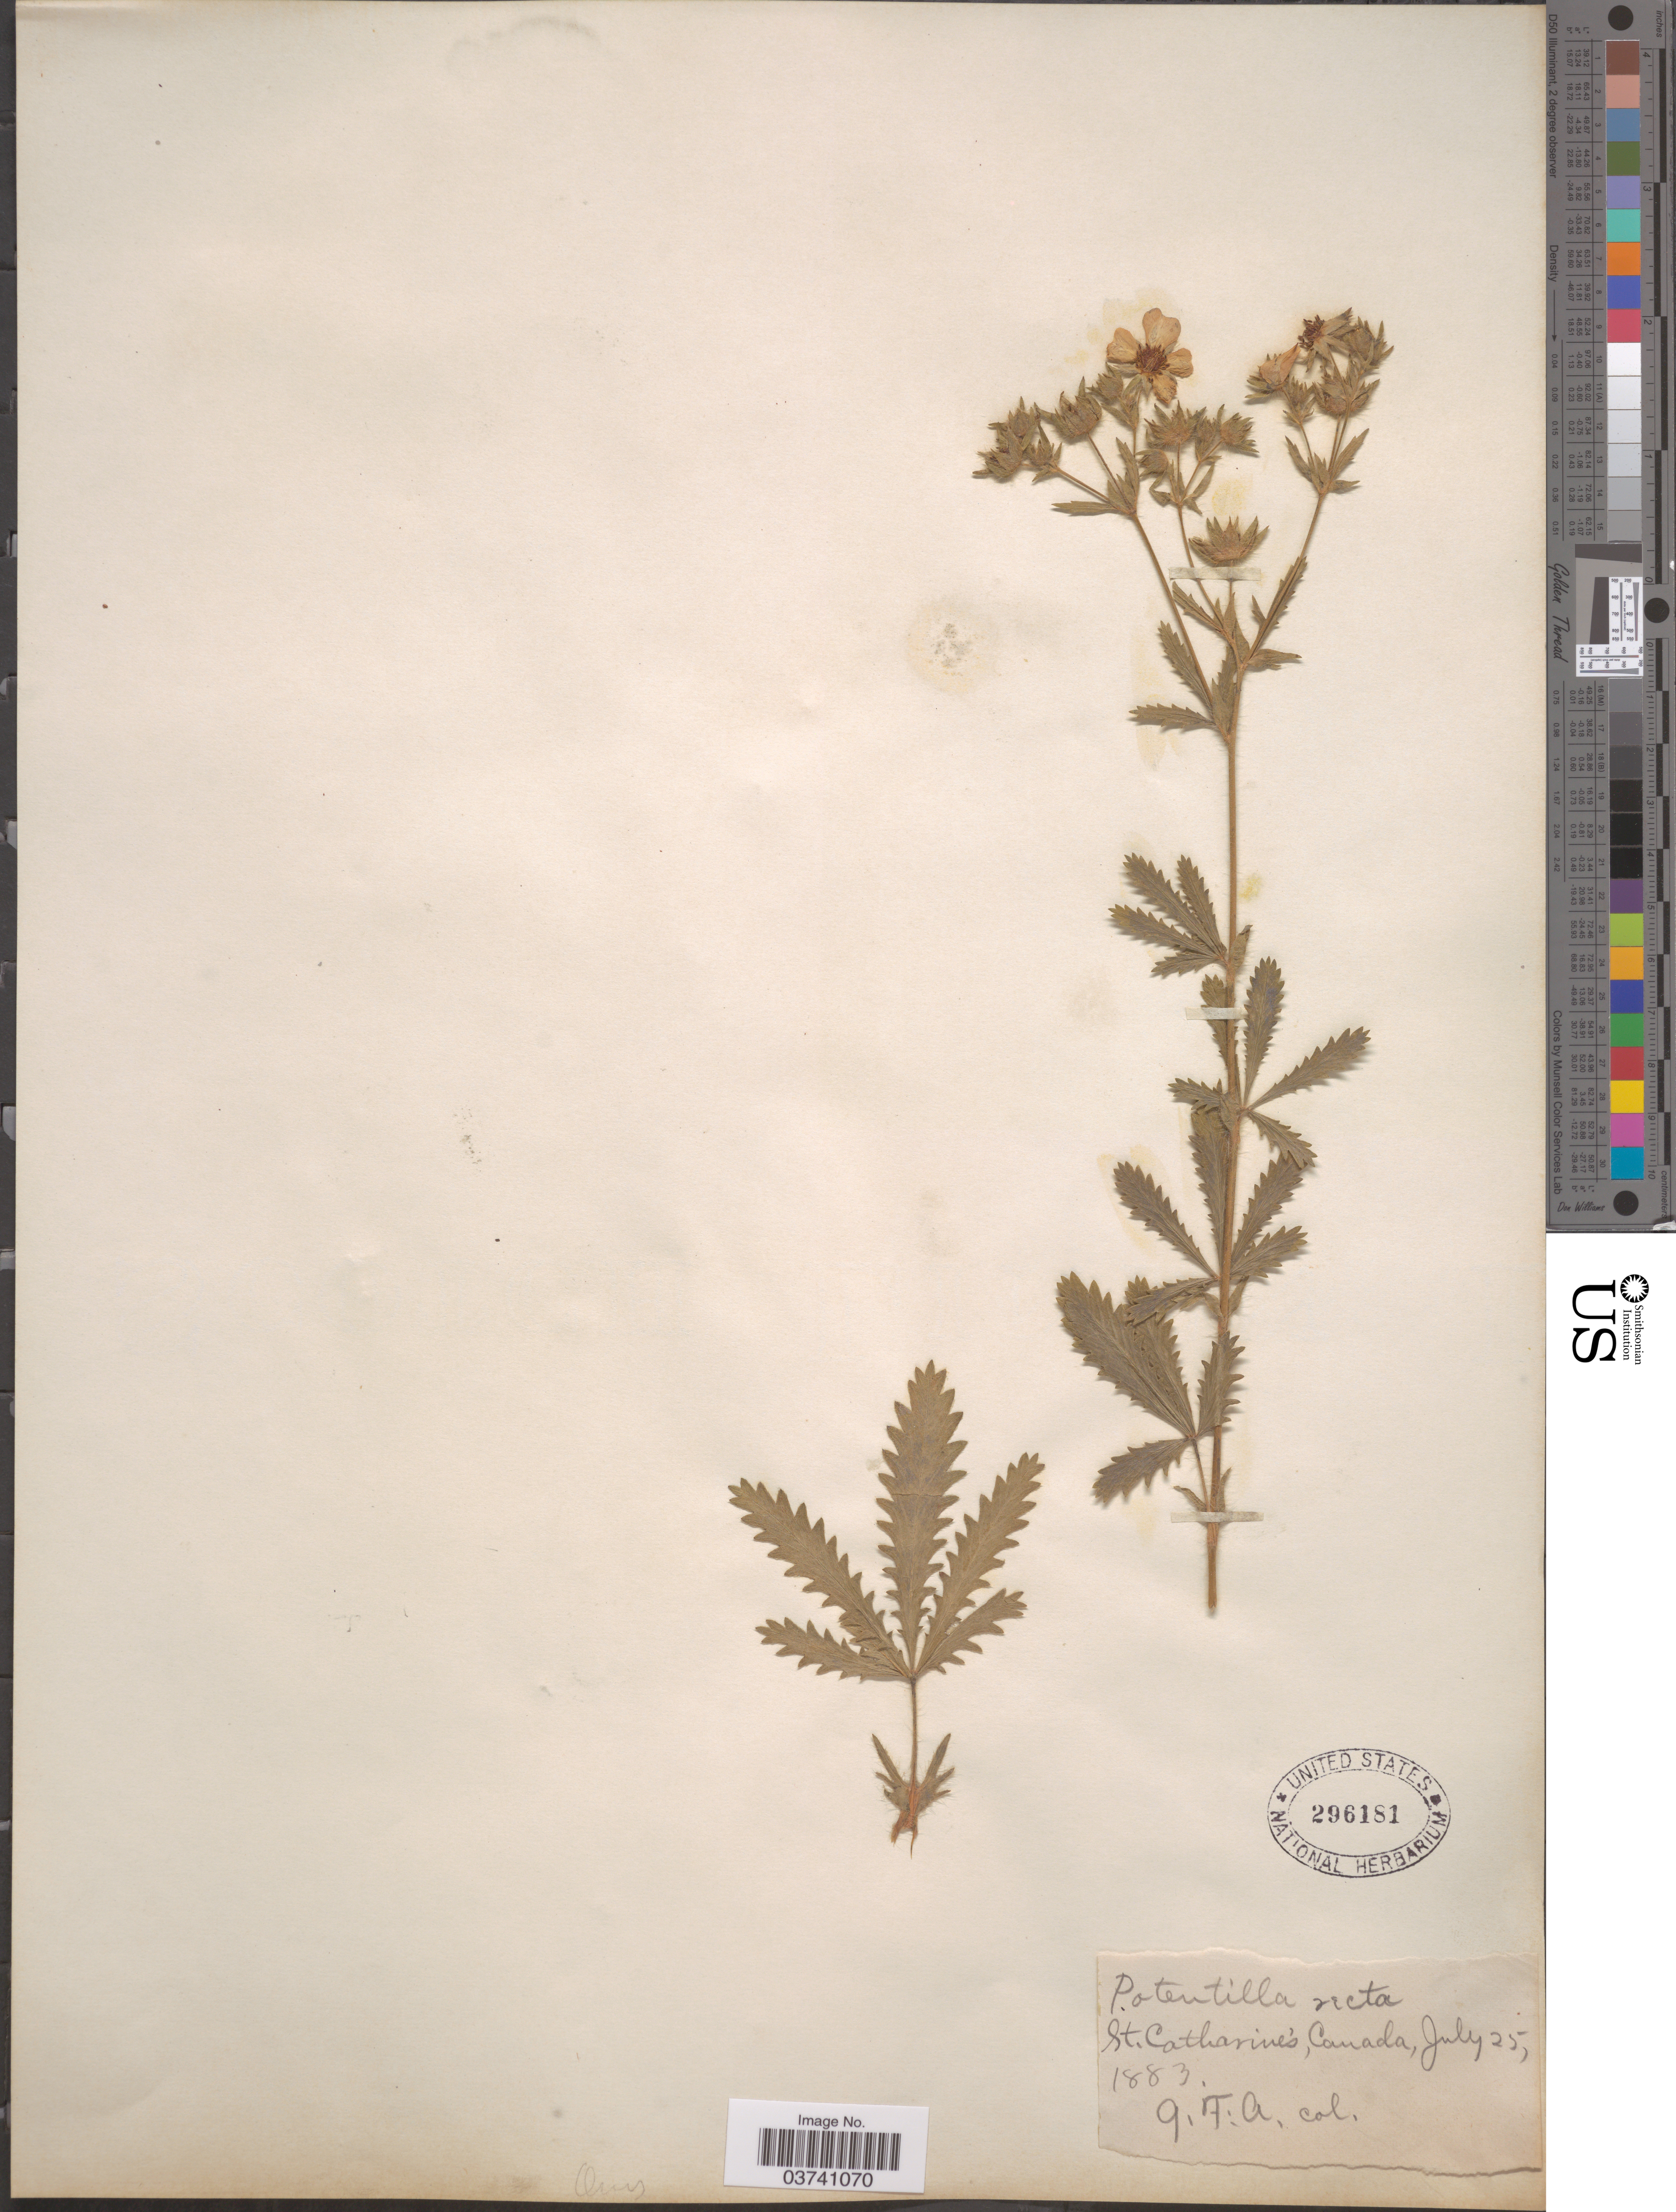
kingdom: Plantae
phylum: Tracheophyta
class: Magnoliopsida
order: Rosales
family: Rosaceae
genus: Potentilla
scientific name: Potentilla recta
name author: L.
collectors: G. F. A.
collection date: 1883-07-25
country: Canada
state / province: Ontario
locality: St. Catharine's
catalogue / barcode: US 296181